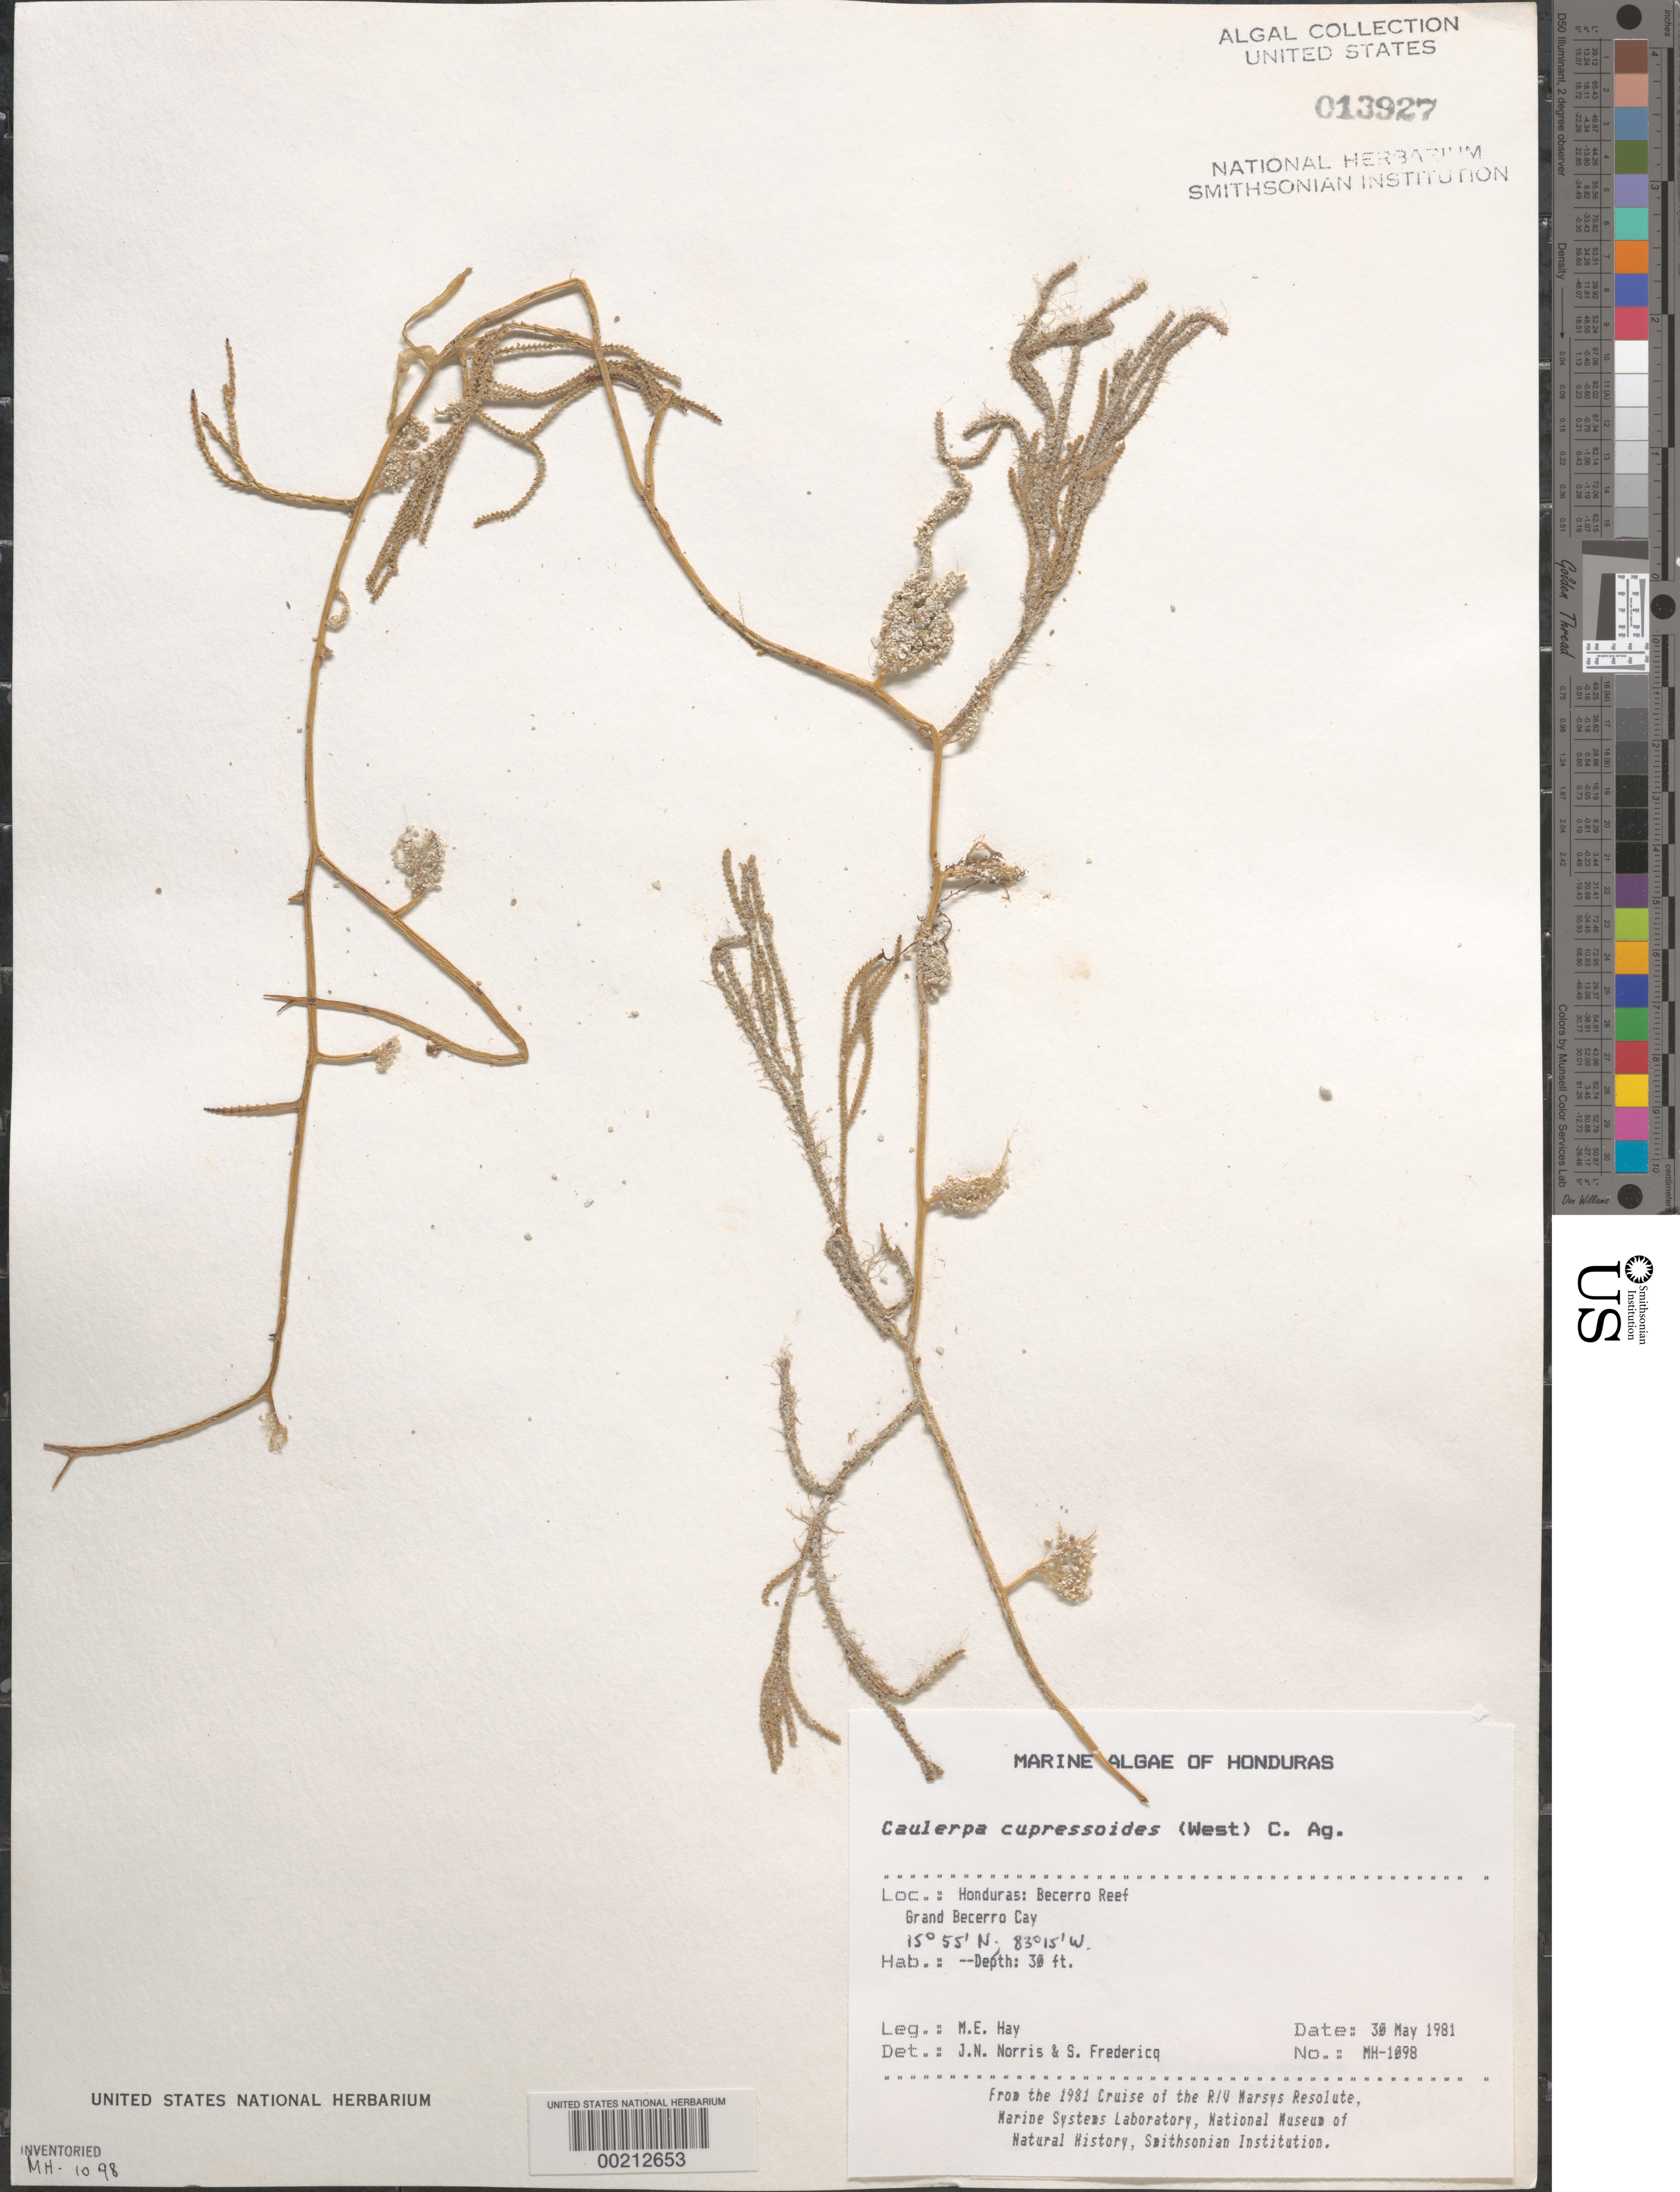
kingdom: Plantae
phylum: Chlorophyta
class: Ulvophyceae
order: Bryopsidales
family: Caulerpaceae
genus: Caulerpa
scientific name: Caulerpa cupressoides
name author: (Vahl) C. Agardh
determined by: Norris, J. N.; Fredericq, S.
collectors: M. E. Hay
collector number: MEH-1098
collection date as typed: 30 May 1981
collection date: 1981-05-30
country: Honduras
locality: Becerro reef, grand becerro cay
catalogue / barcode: US 13927